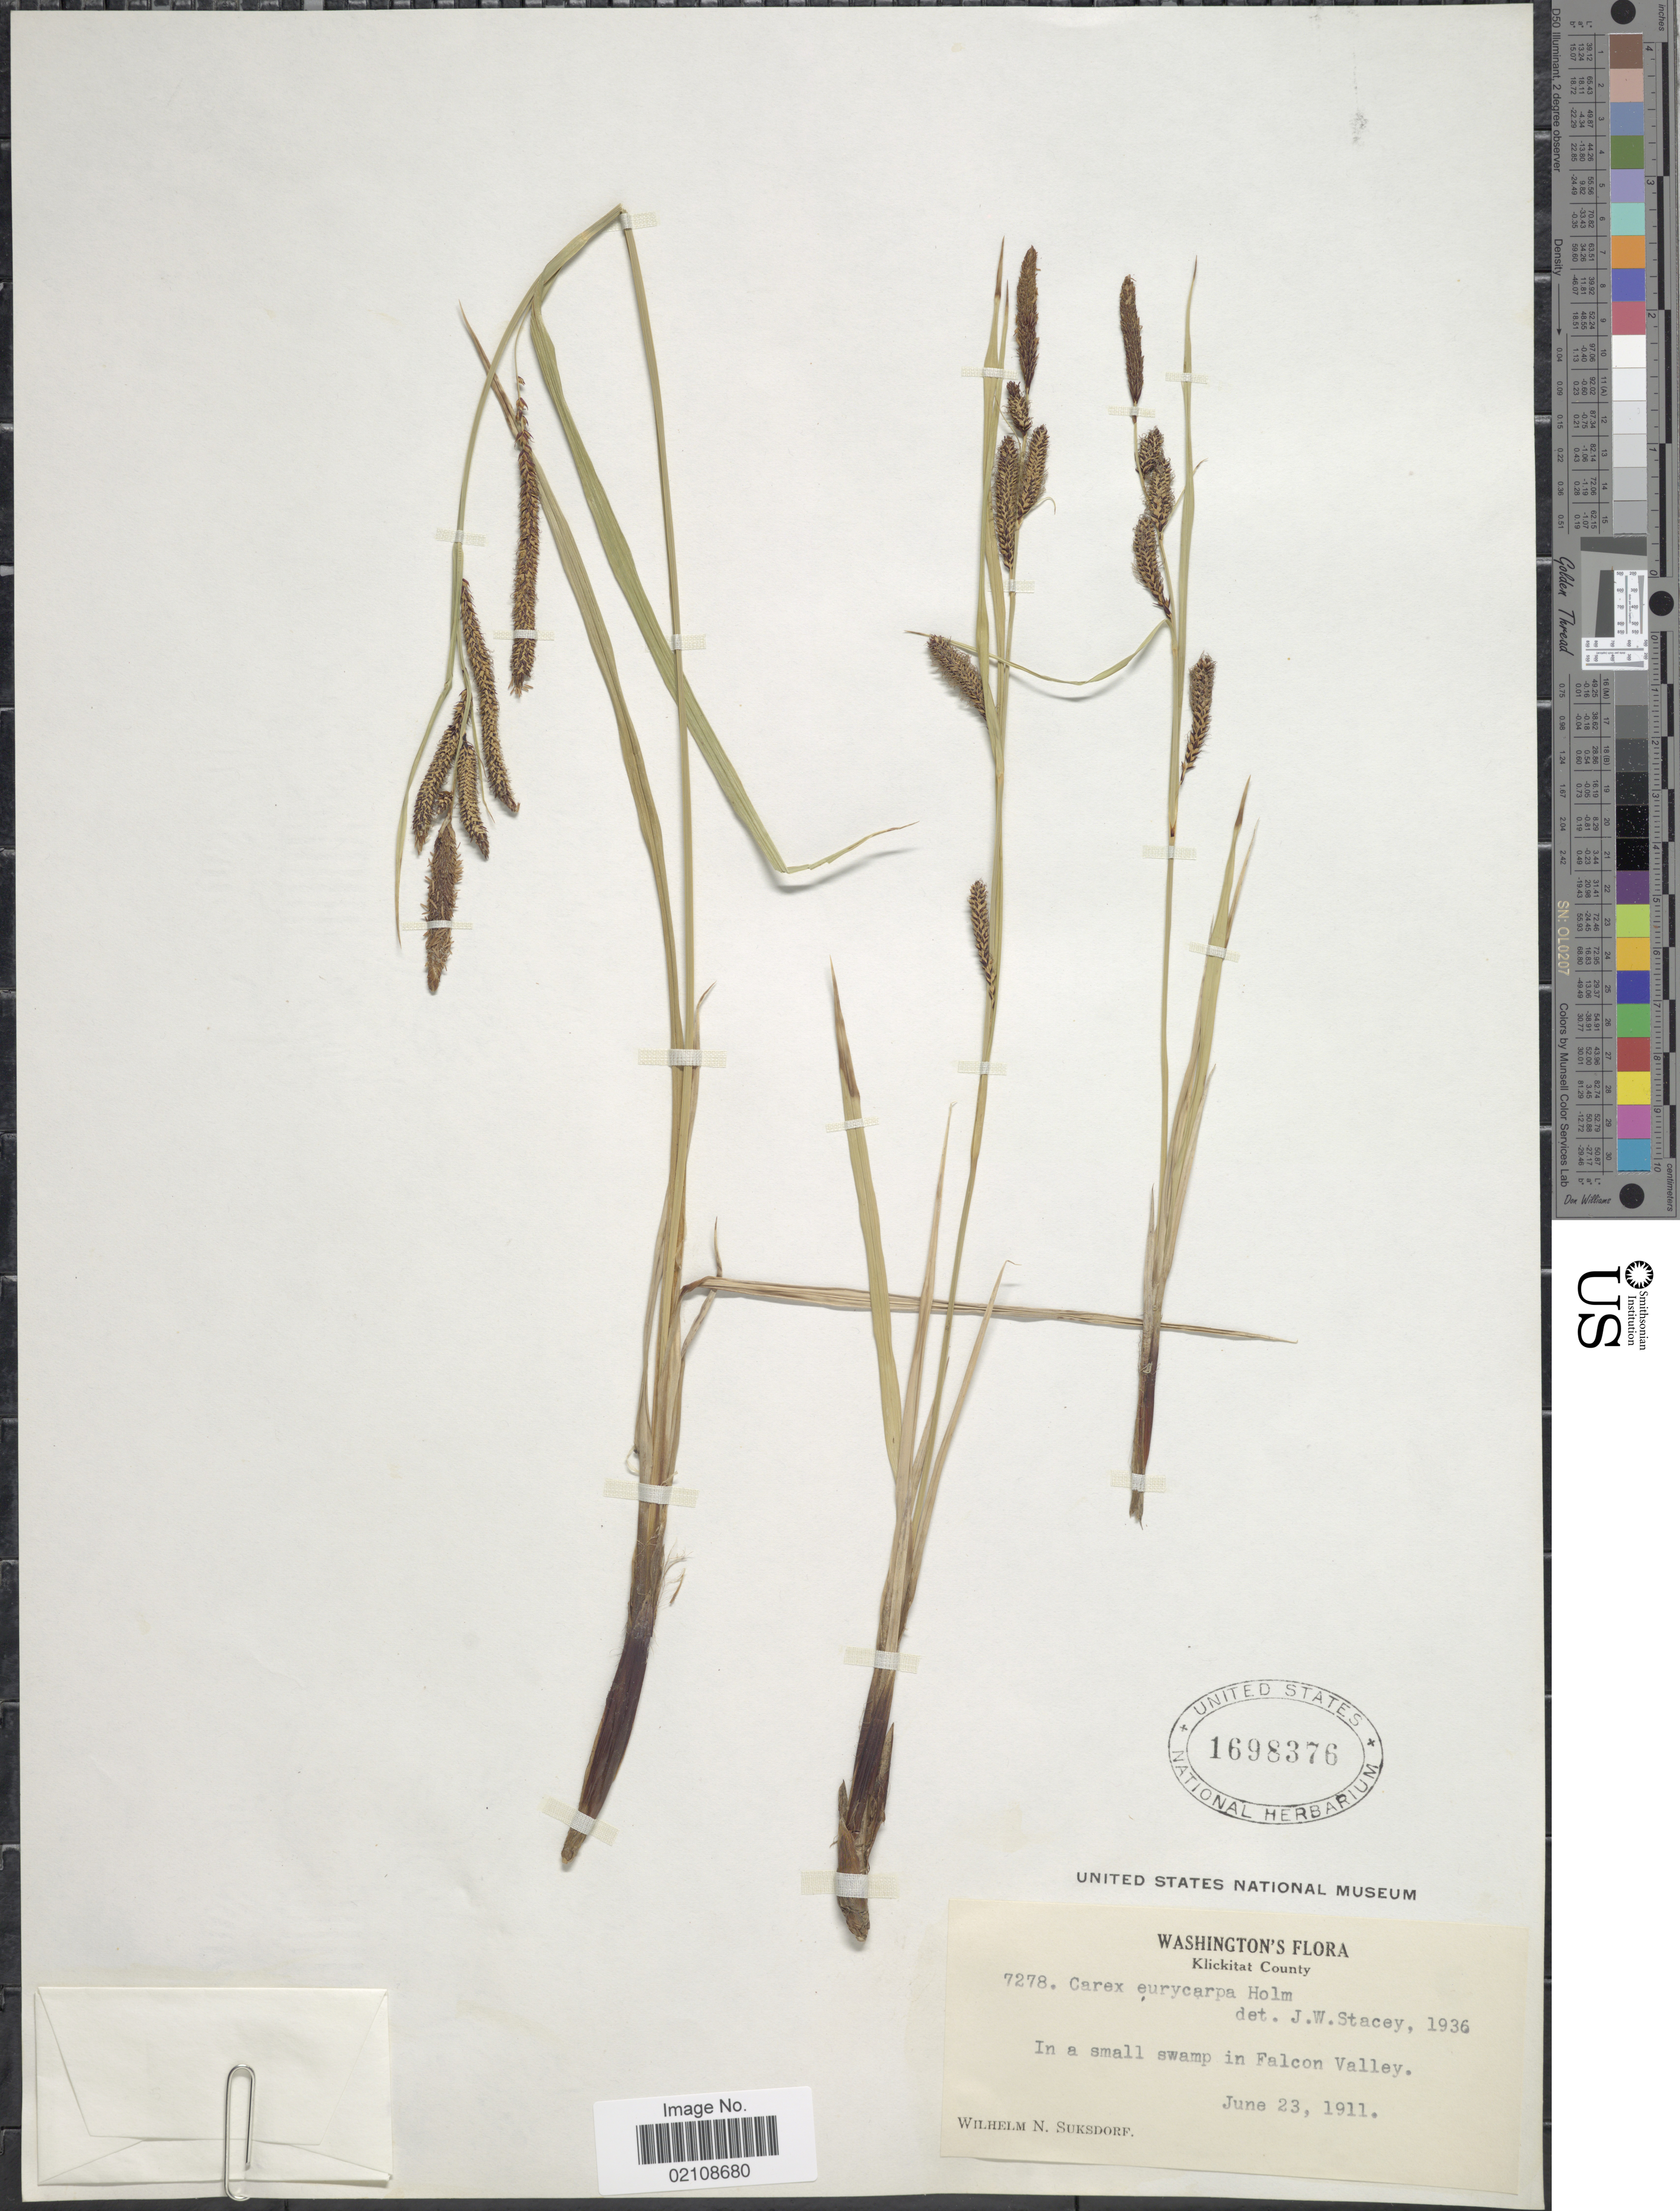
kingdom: Plantae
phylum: Tracheophyta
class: Liliopsida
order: Poales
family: Cyperaceae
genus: Carex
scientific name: Carex angustata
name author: Boott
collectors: W. N. Suksdorf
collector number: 7278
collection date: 1911-06-23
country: United States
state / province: Washington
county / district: Klickitat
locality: Klickitat County, in a small swamp in Falcon Valley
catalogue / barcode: US 1698376